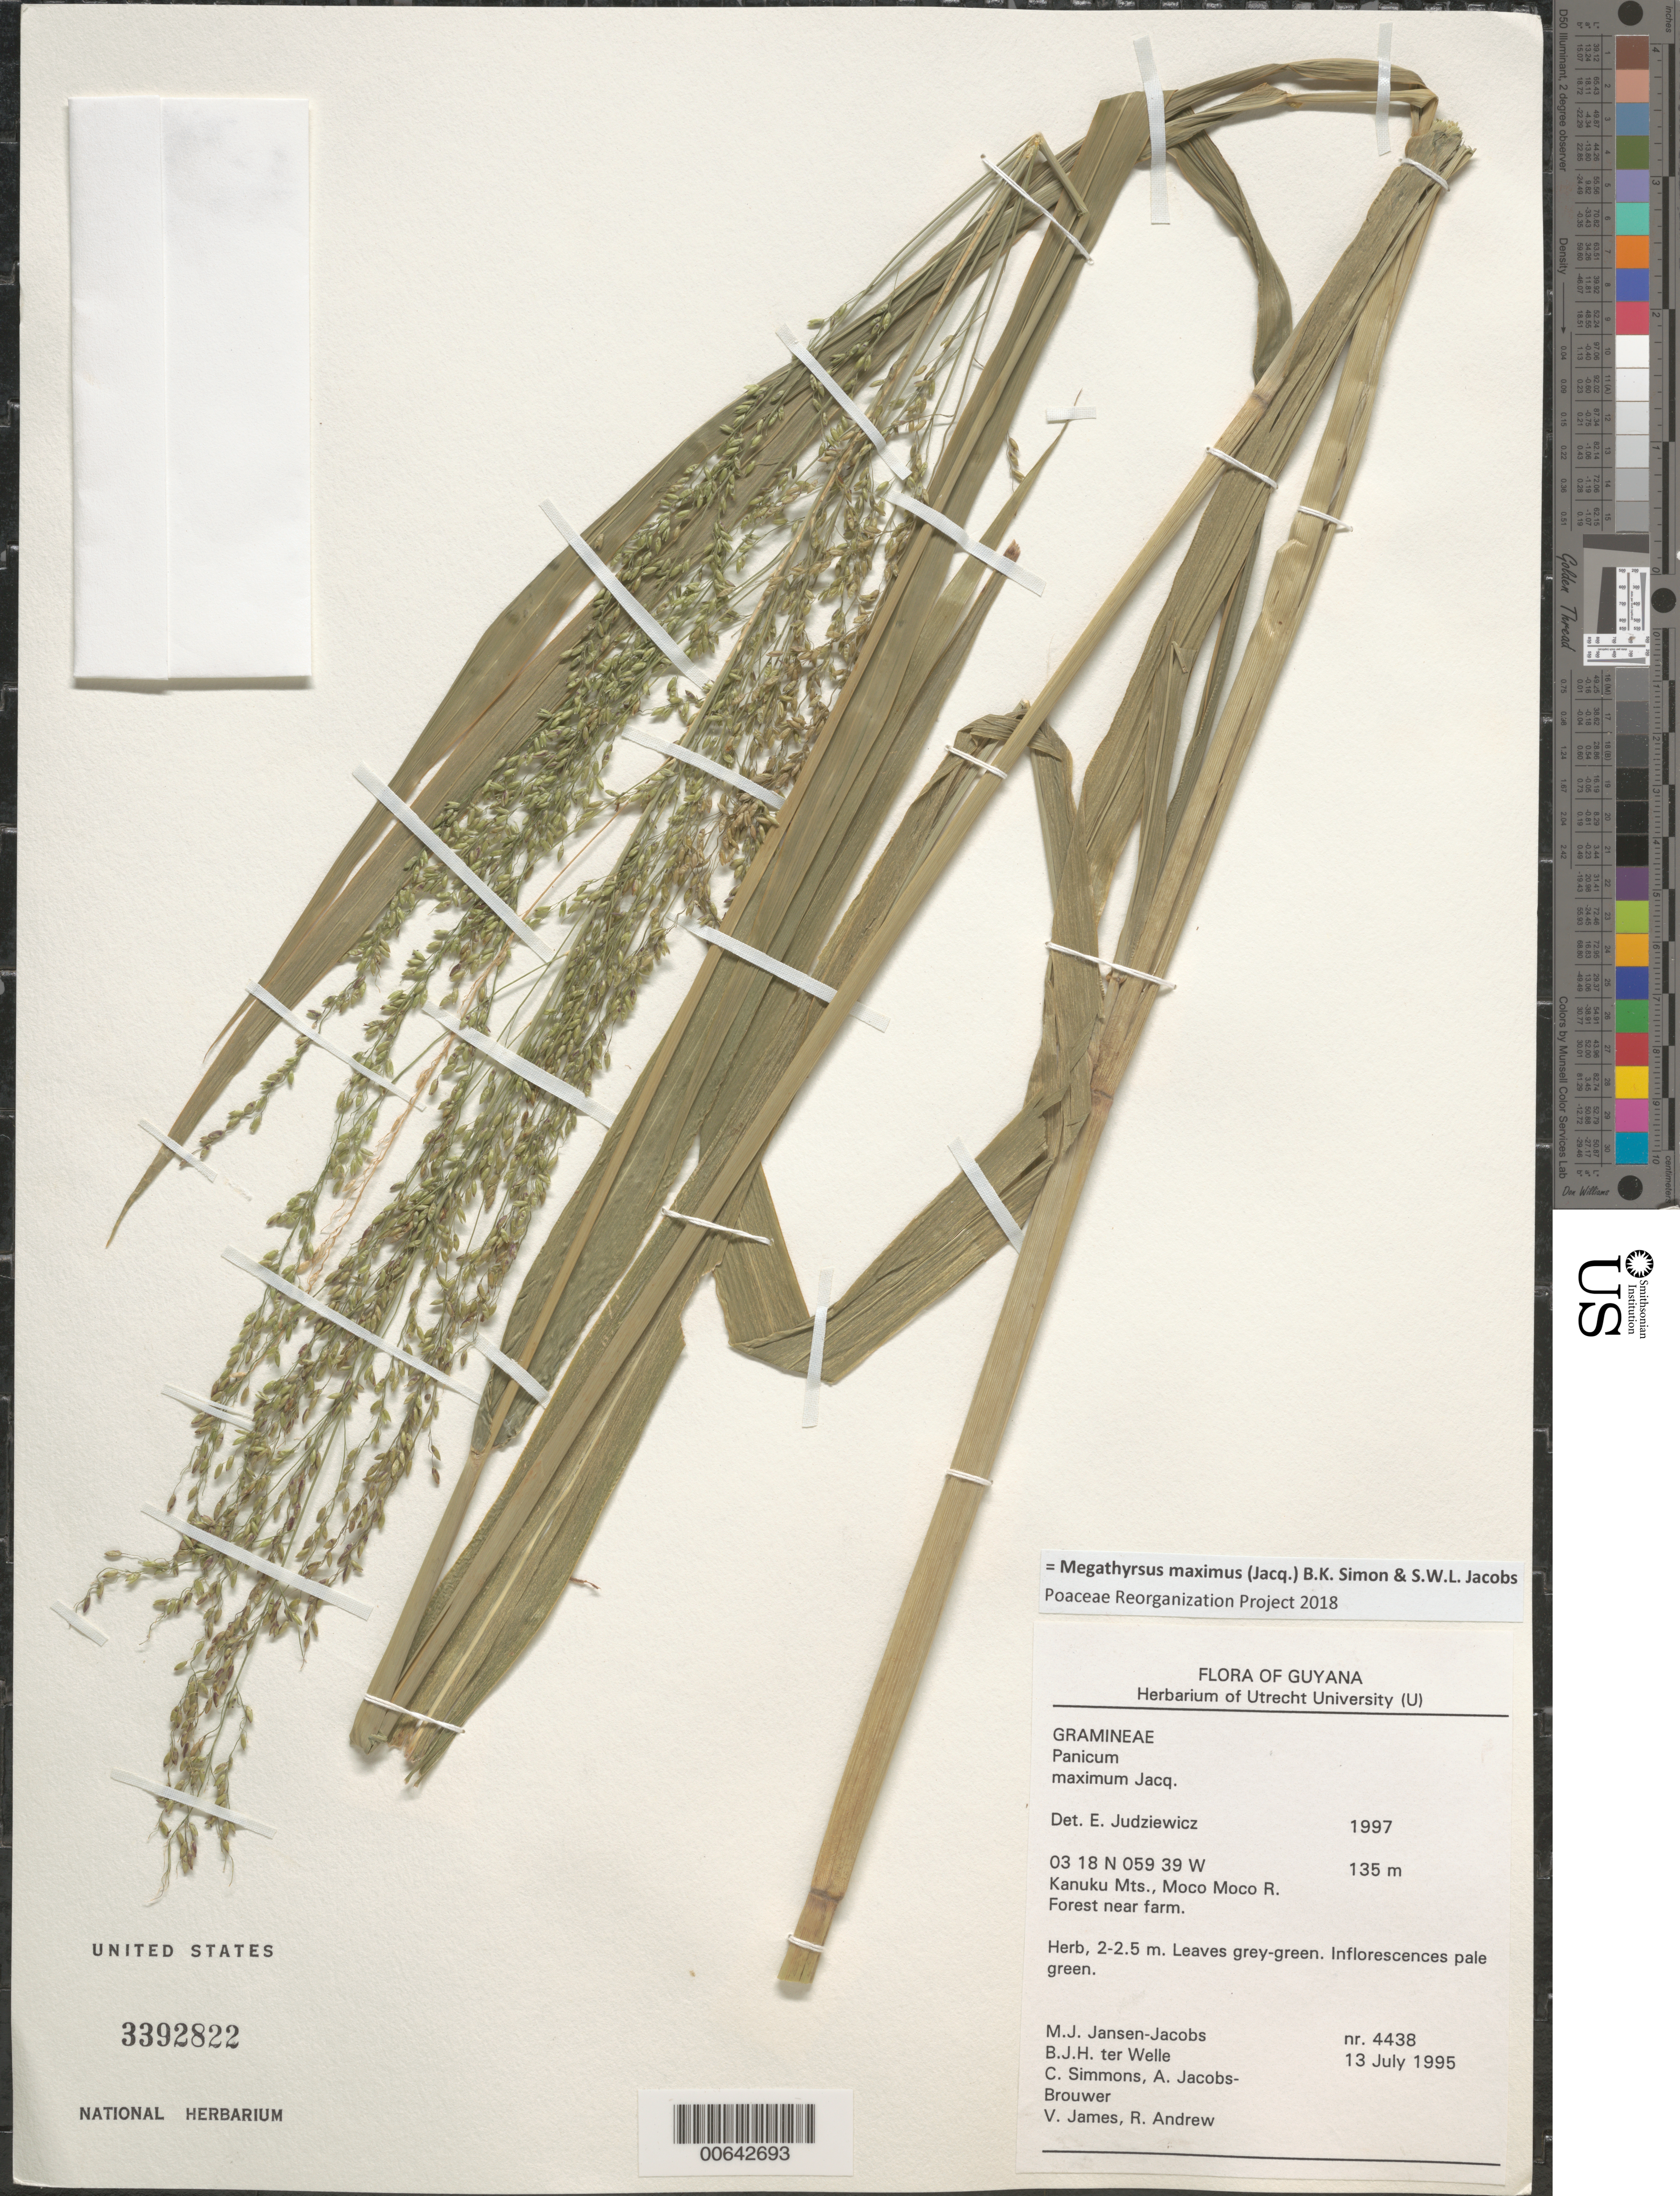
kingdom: Plantae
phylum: Tracheophyta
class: Liliopsida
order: Poales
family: Poaceae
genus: Megathyrsus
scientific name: Megathyrsus maximus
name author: (Jacq.) B.K. Simon & S.W.L. Jacobs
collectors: M. J. Jansen-Jacobs, B. Welle, C. Simmons, A. Jacobs-Brouwer & et al.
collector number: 4438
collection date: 1995-07-13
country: Guyana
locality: Kanuku Mts., Moco Moco R. Forest near farm.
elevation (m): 135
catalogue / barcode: US 3392822